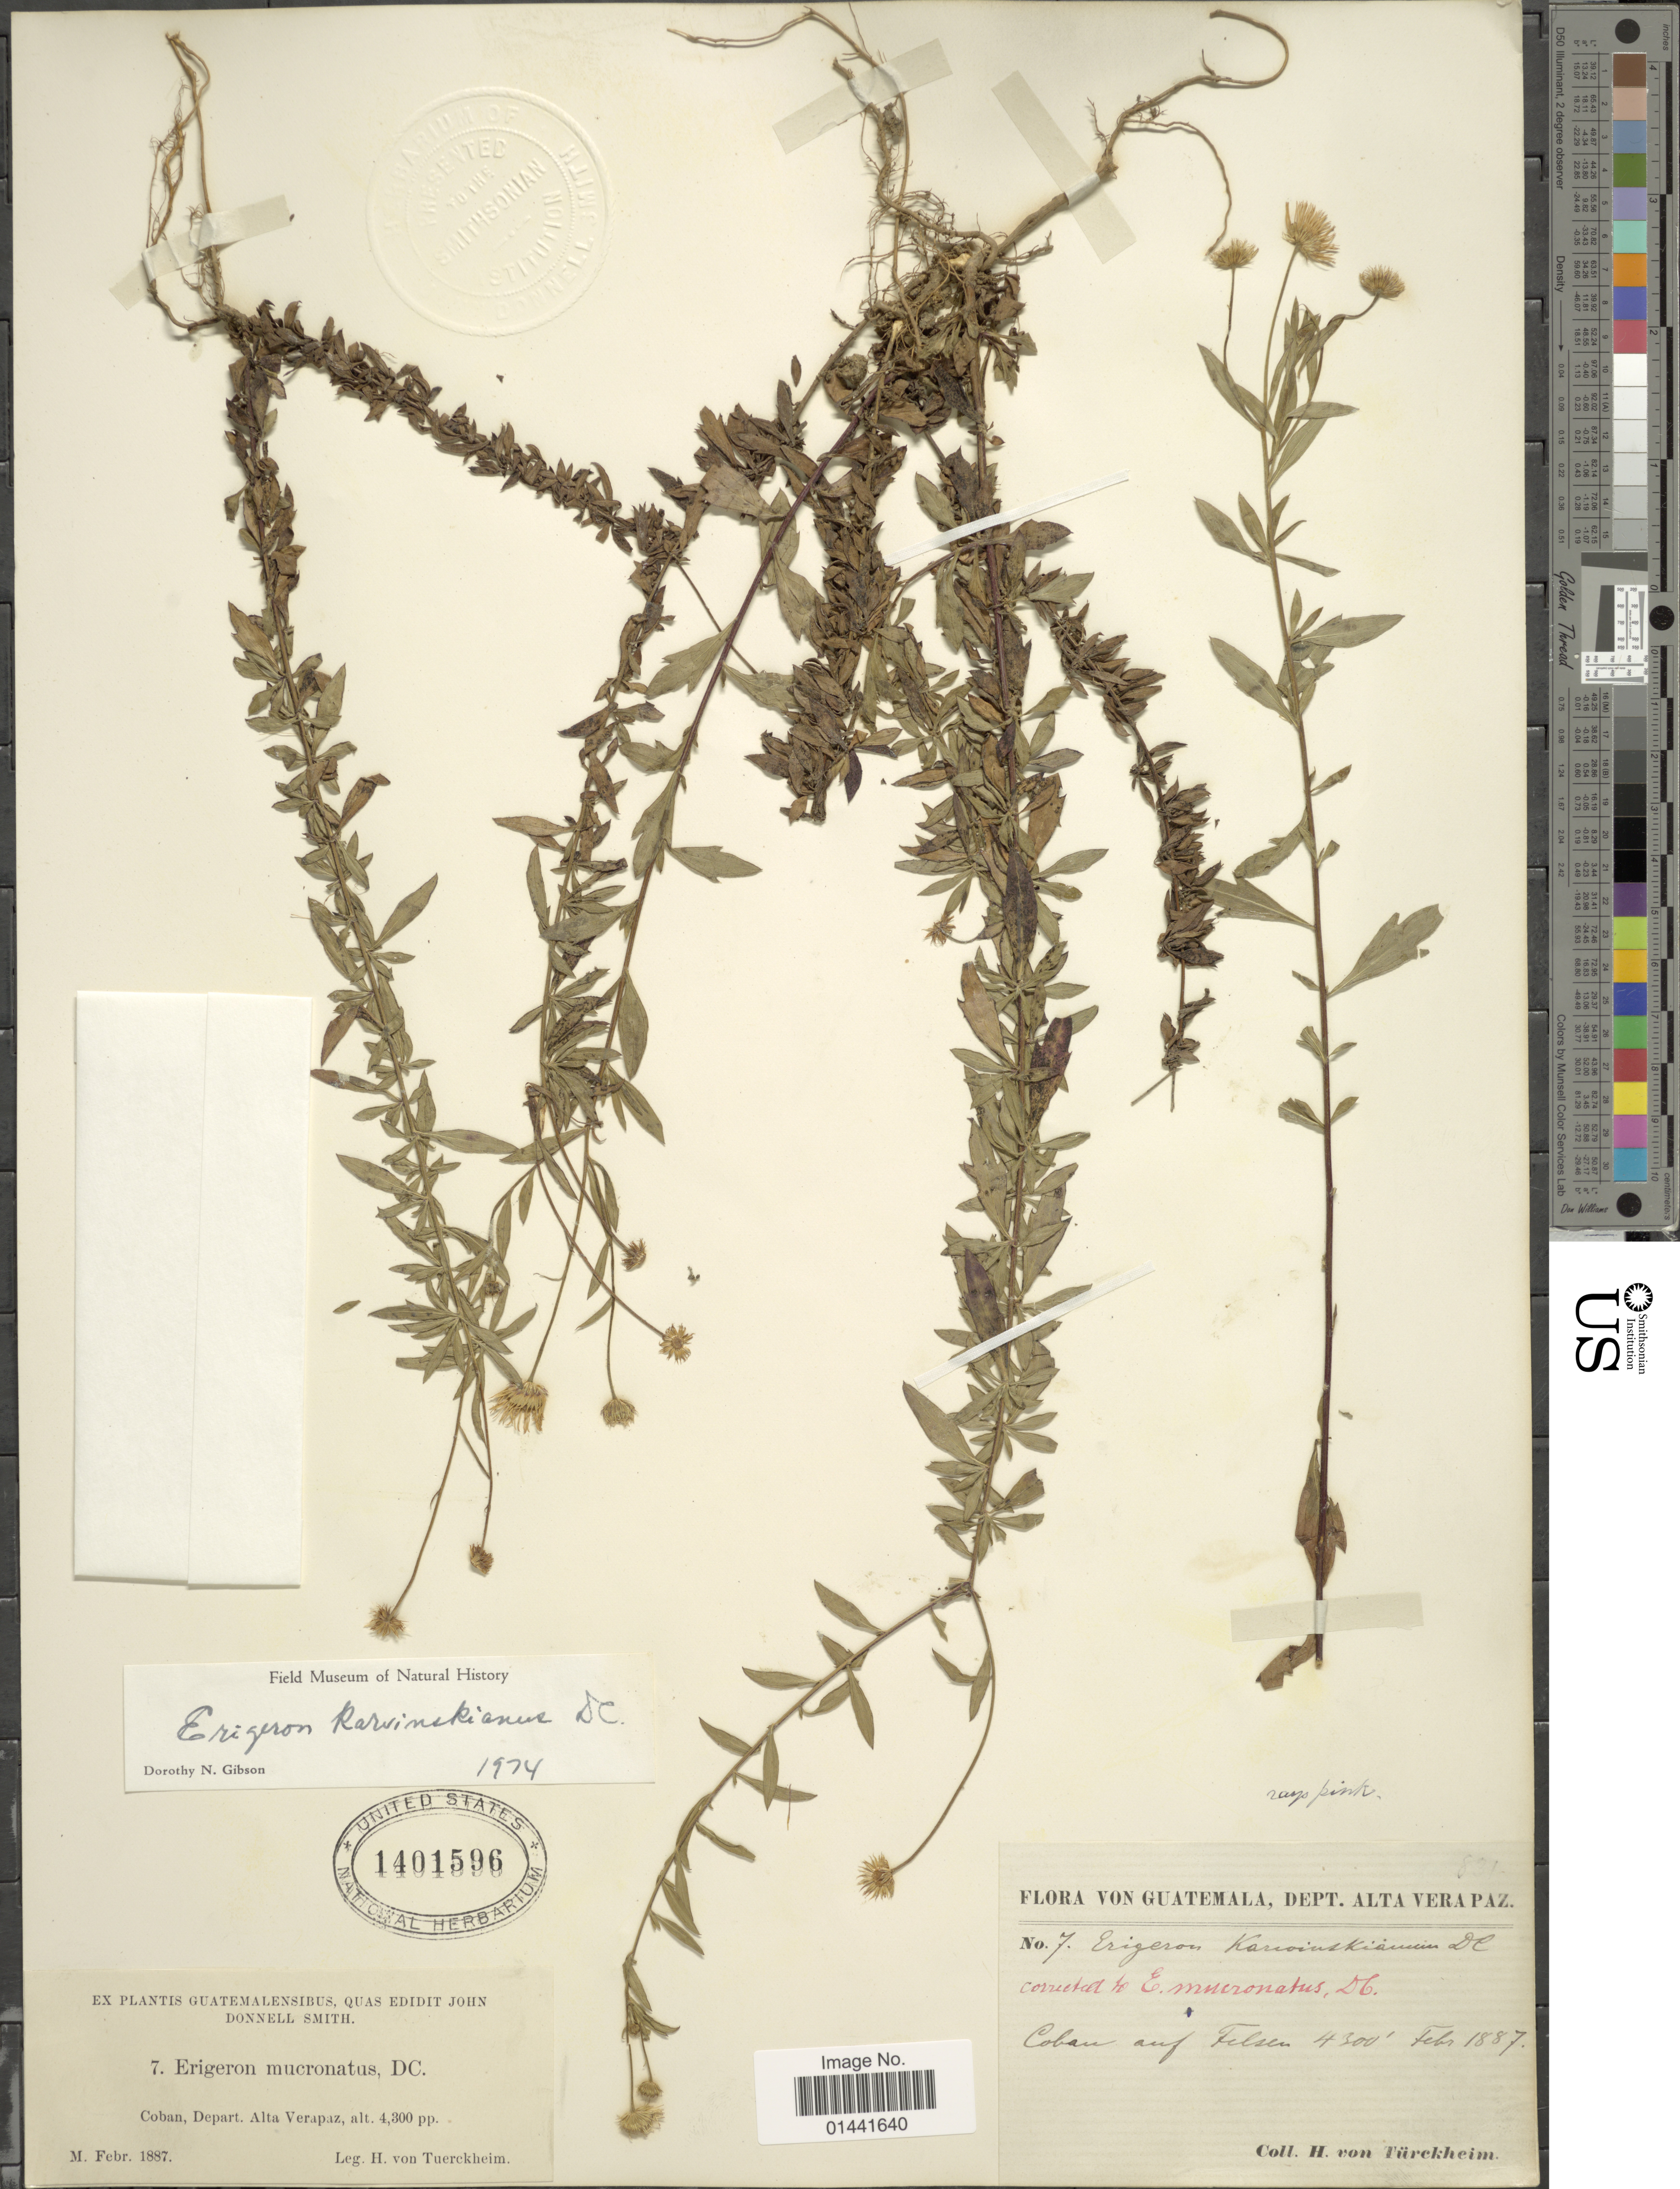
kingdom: Plantae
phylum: Tracheophyta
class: Magnoliopsida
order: Asterales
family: Asteraceae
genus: Erigeron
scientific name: Erigeron karvinskianus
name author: DC.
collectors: H. von Türckheim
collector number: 7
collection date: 1887-02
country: Guatemala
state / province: Alta Verapaz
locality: Coban auf Felsen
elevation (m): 1311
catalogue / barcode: US 1401596